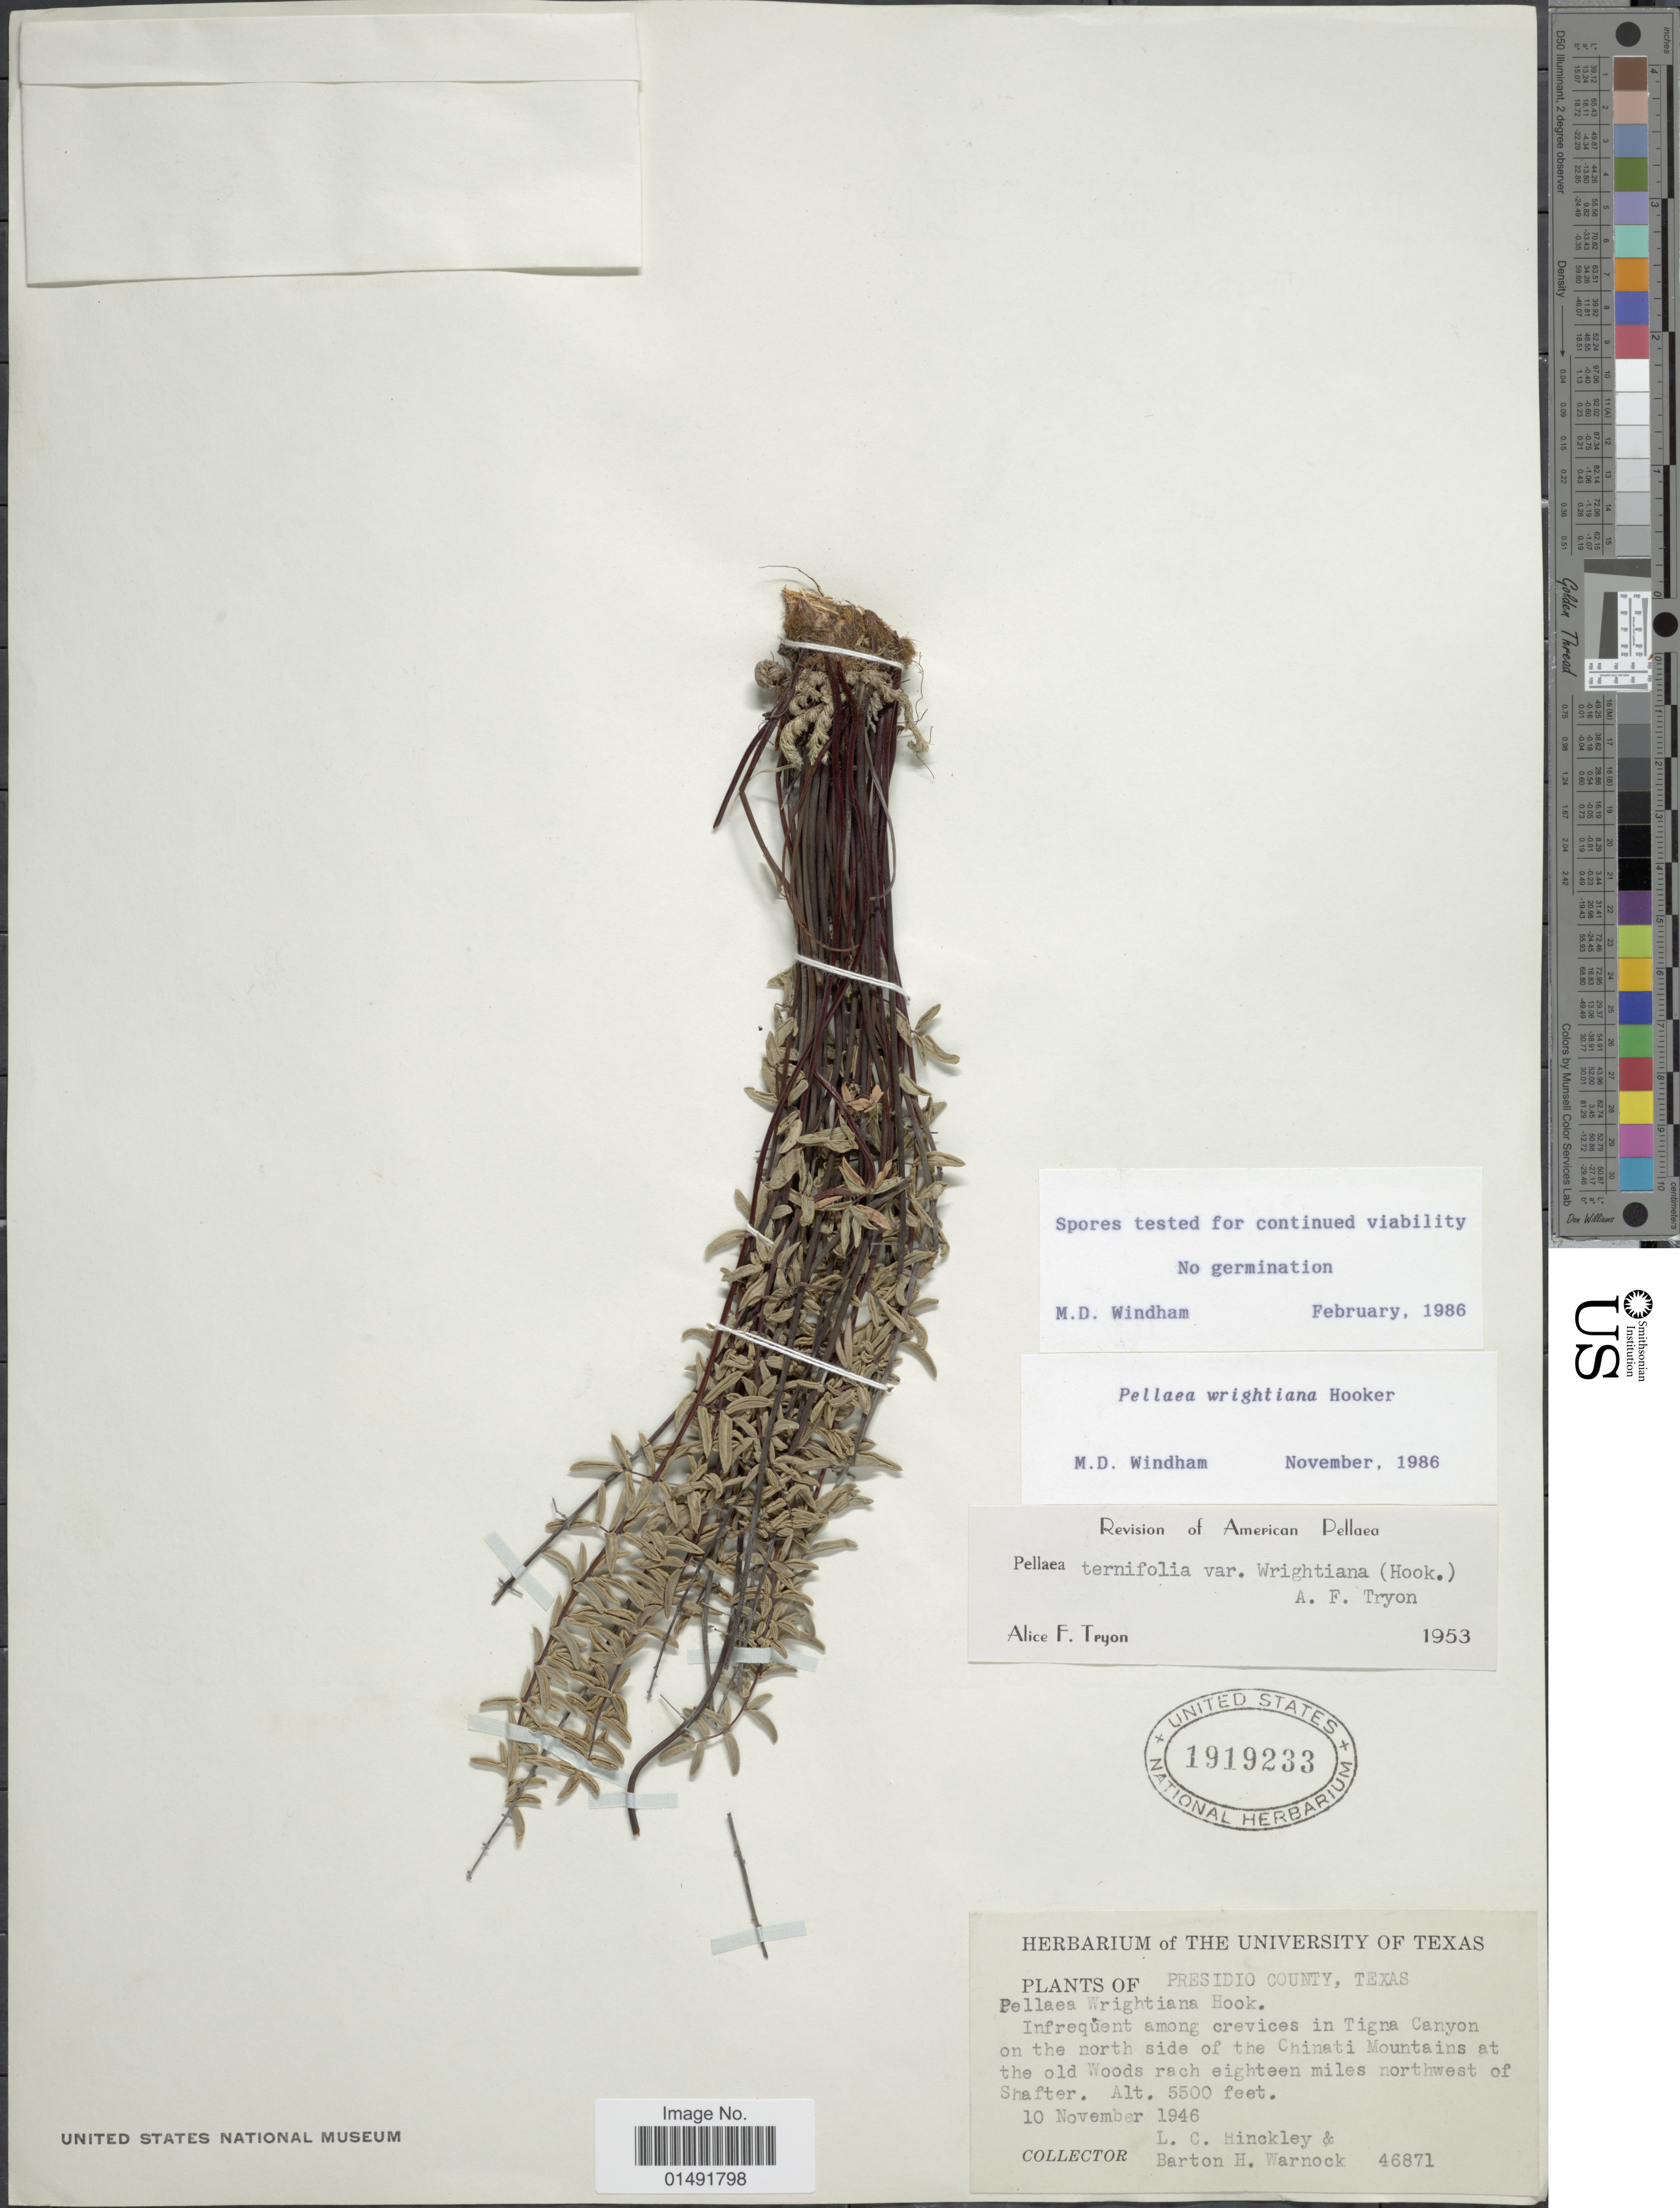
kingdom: Plantae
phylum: Tracheophyta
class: Polypodiopsida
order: Polypodiales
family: Pteridaceae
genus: Pellaea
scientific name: Pellaea wrightiana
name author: Hook.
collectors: L. Hinckley & B. H. Warnock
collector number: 46871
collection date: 1946-11-10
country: United States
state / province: Texas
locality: Presidio County, Infrequent among crevices in Tigna Canyon on the north side of the Chinati Mountains at the old Woods rach eighteen miles northwest of Shafter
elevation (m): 1676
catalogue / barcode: US 1919233